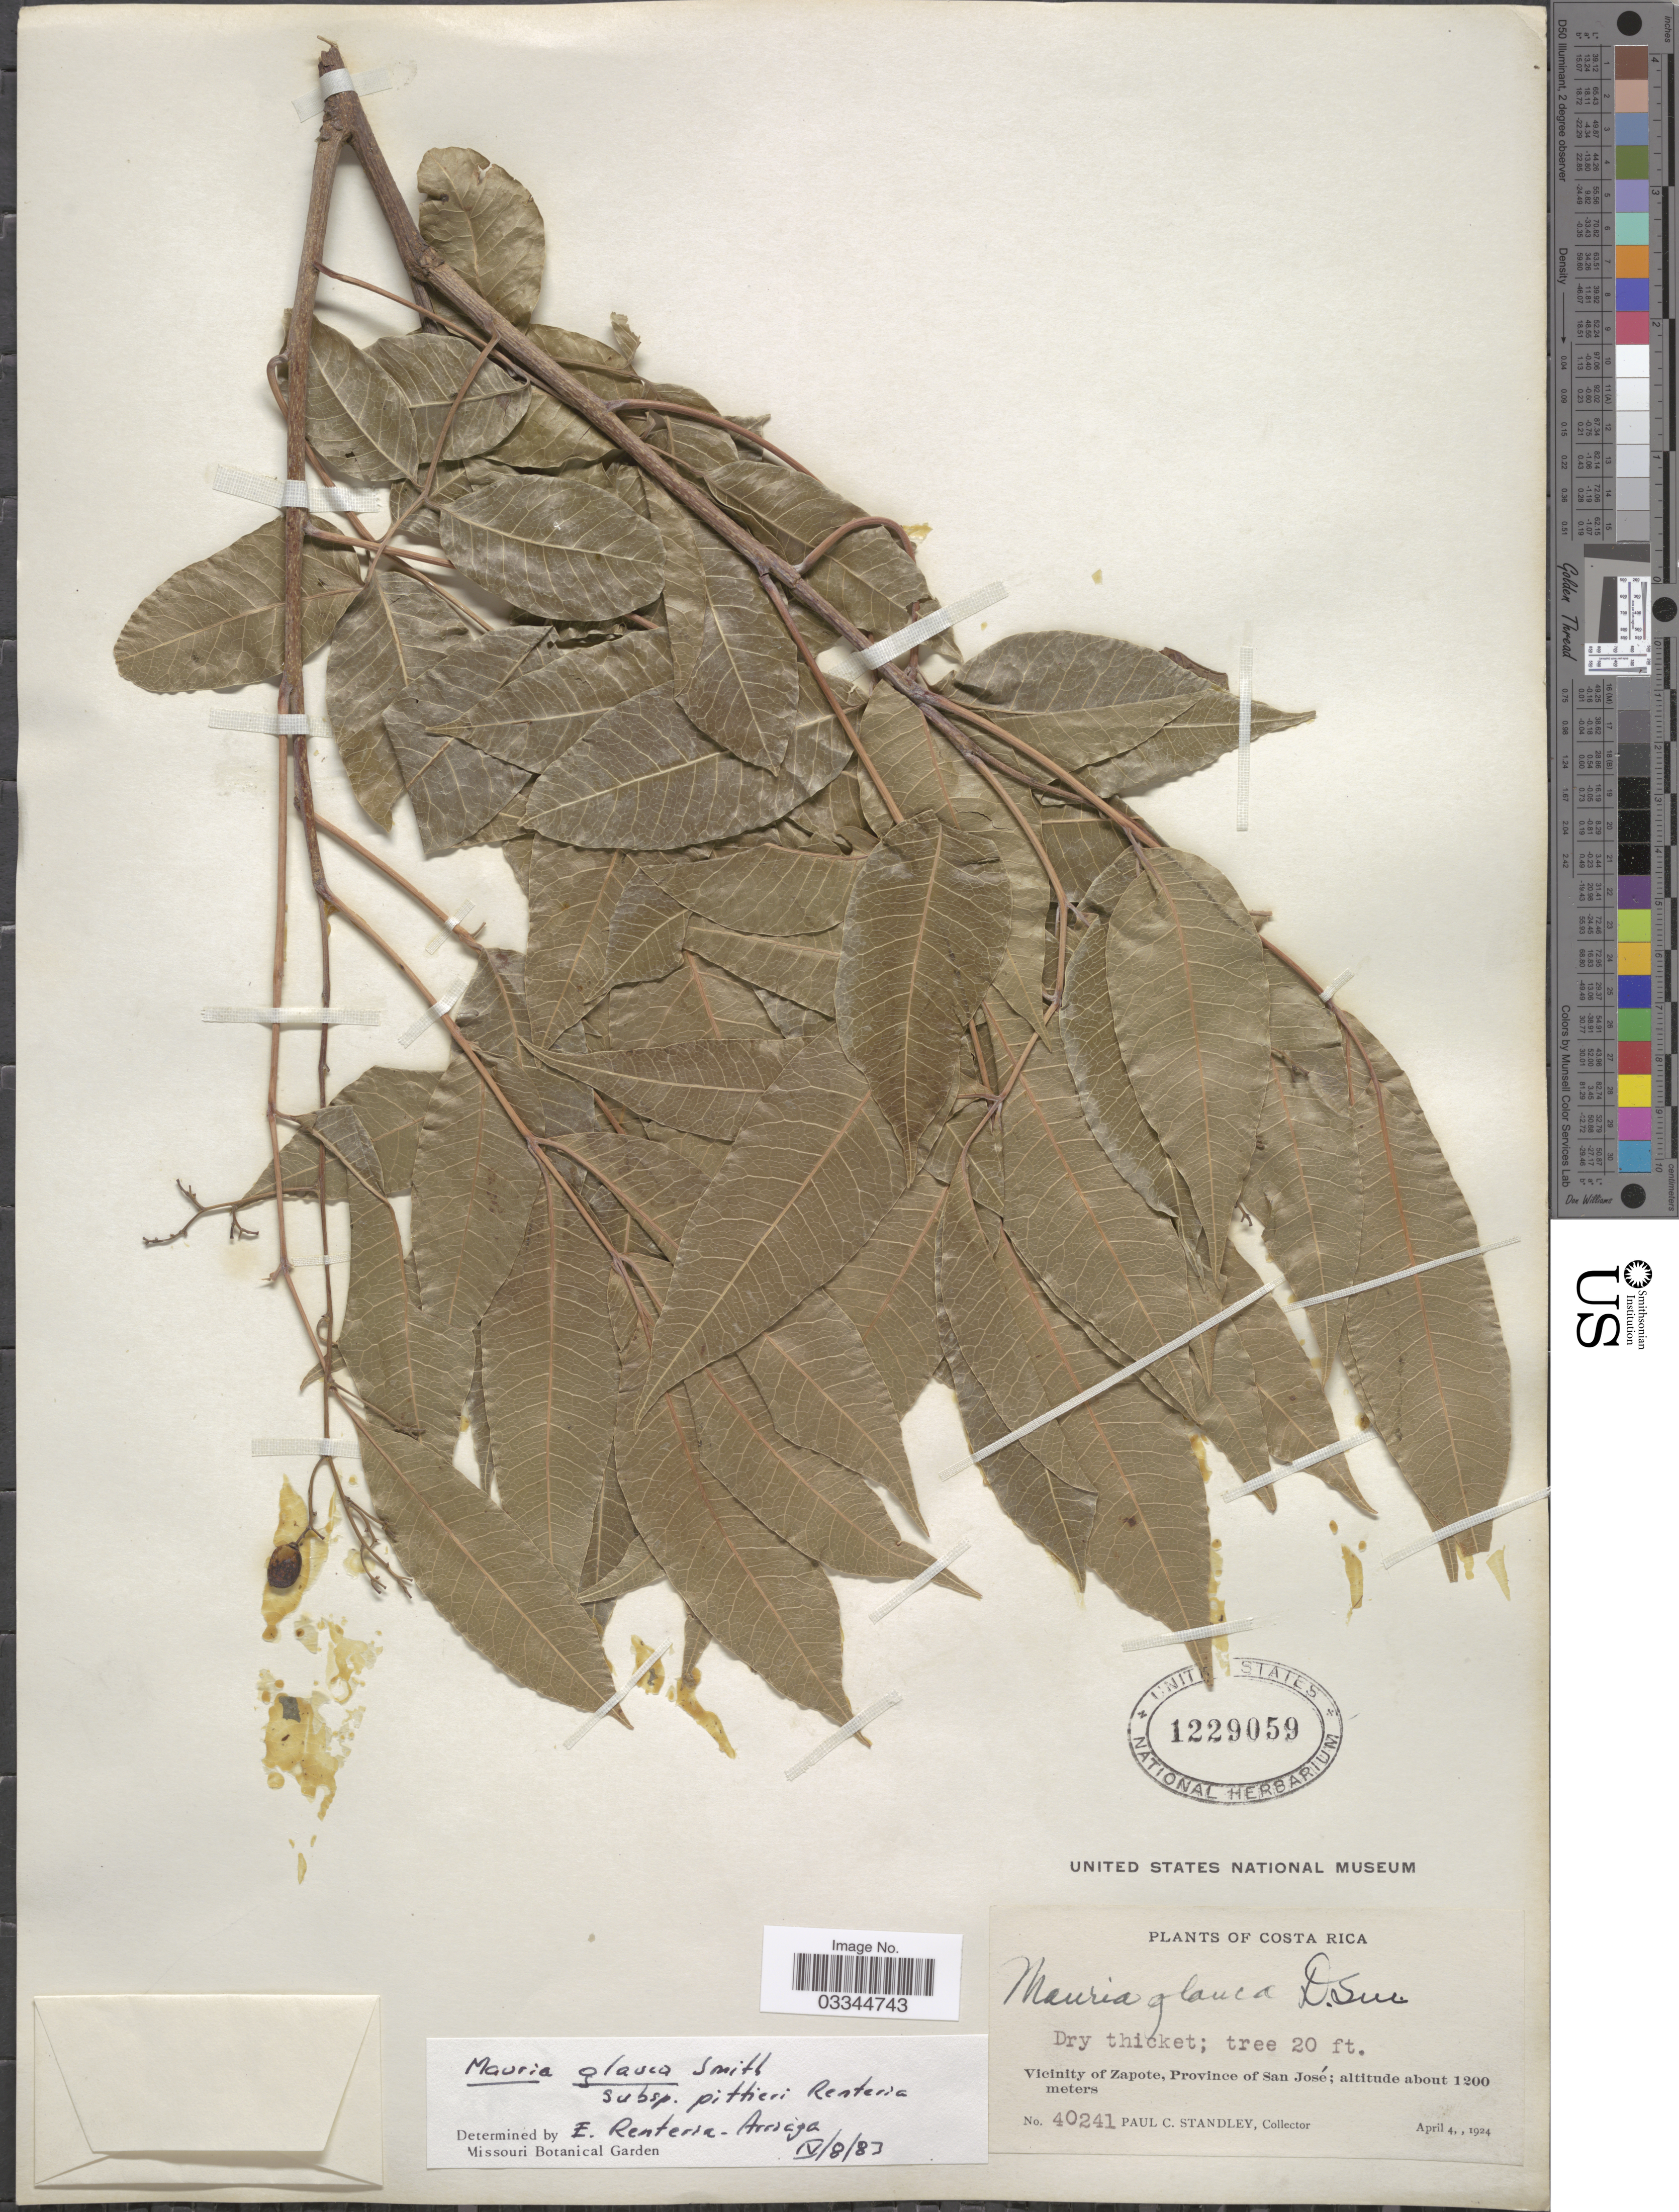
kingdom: Plantae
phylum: Tracheophyta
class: Magnoliopsida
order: Sapindales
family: Anacardiaceae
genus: Mauria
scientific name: Mauria glauca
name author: Donn. Sm.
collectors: P. C. Standley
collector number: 40241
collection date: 1924-04-04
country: Costa Rica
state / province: San José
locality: Vicinity of Zapote.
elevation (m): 1200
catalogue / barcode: US 1229059